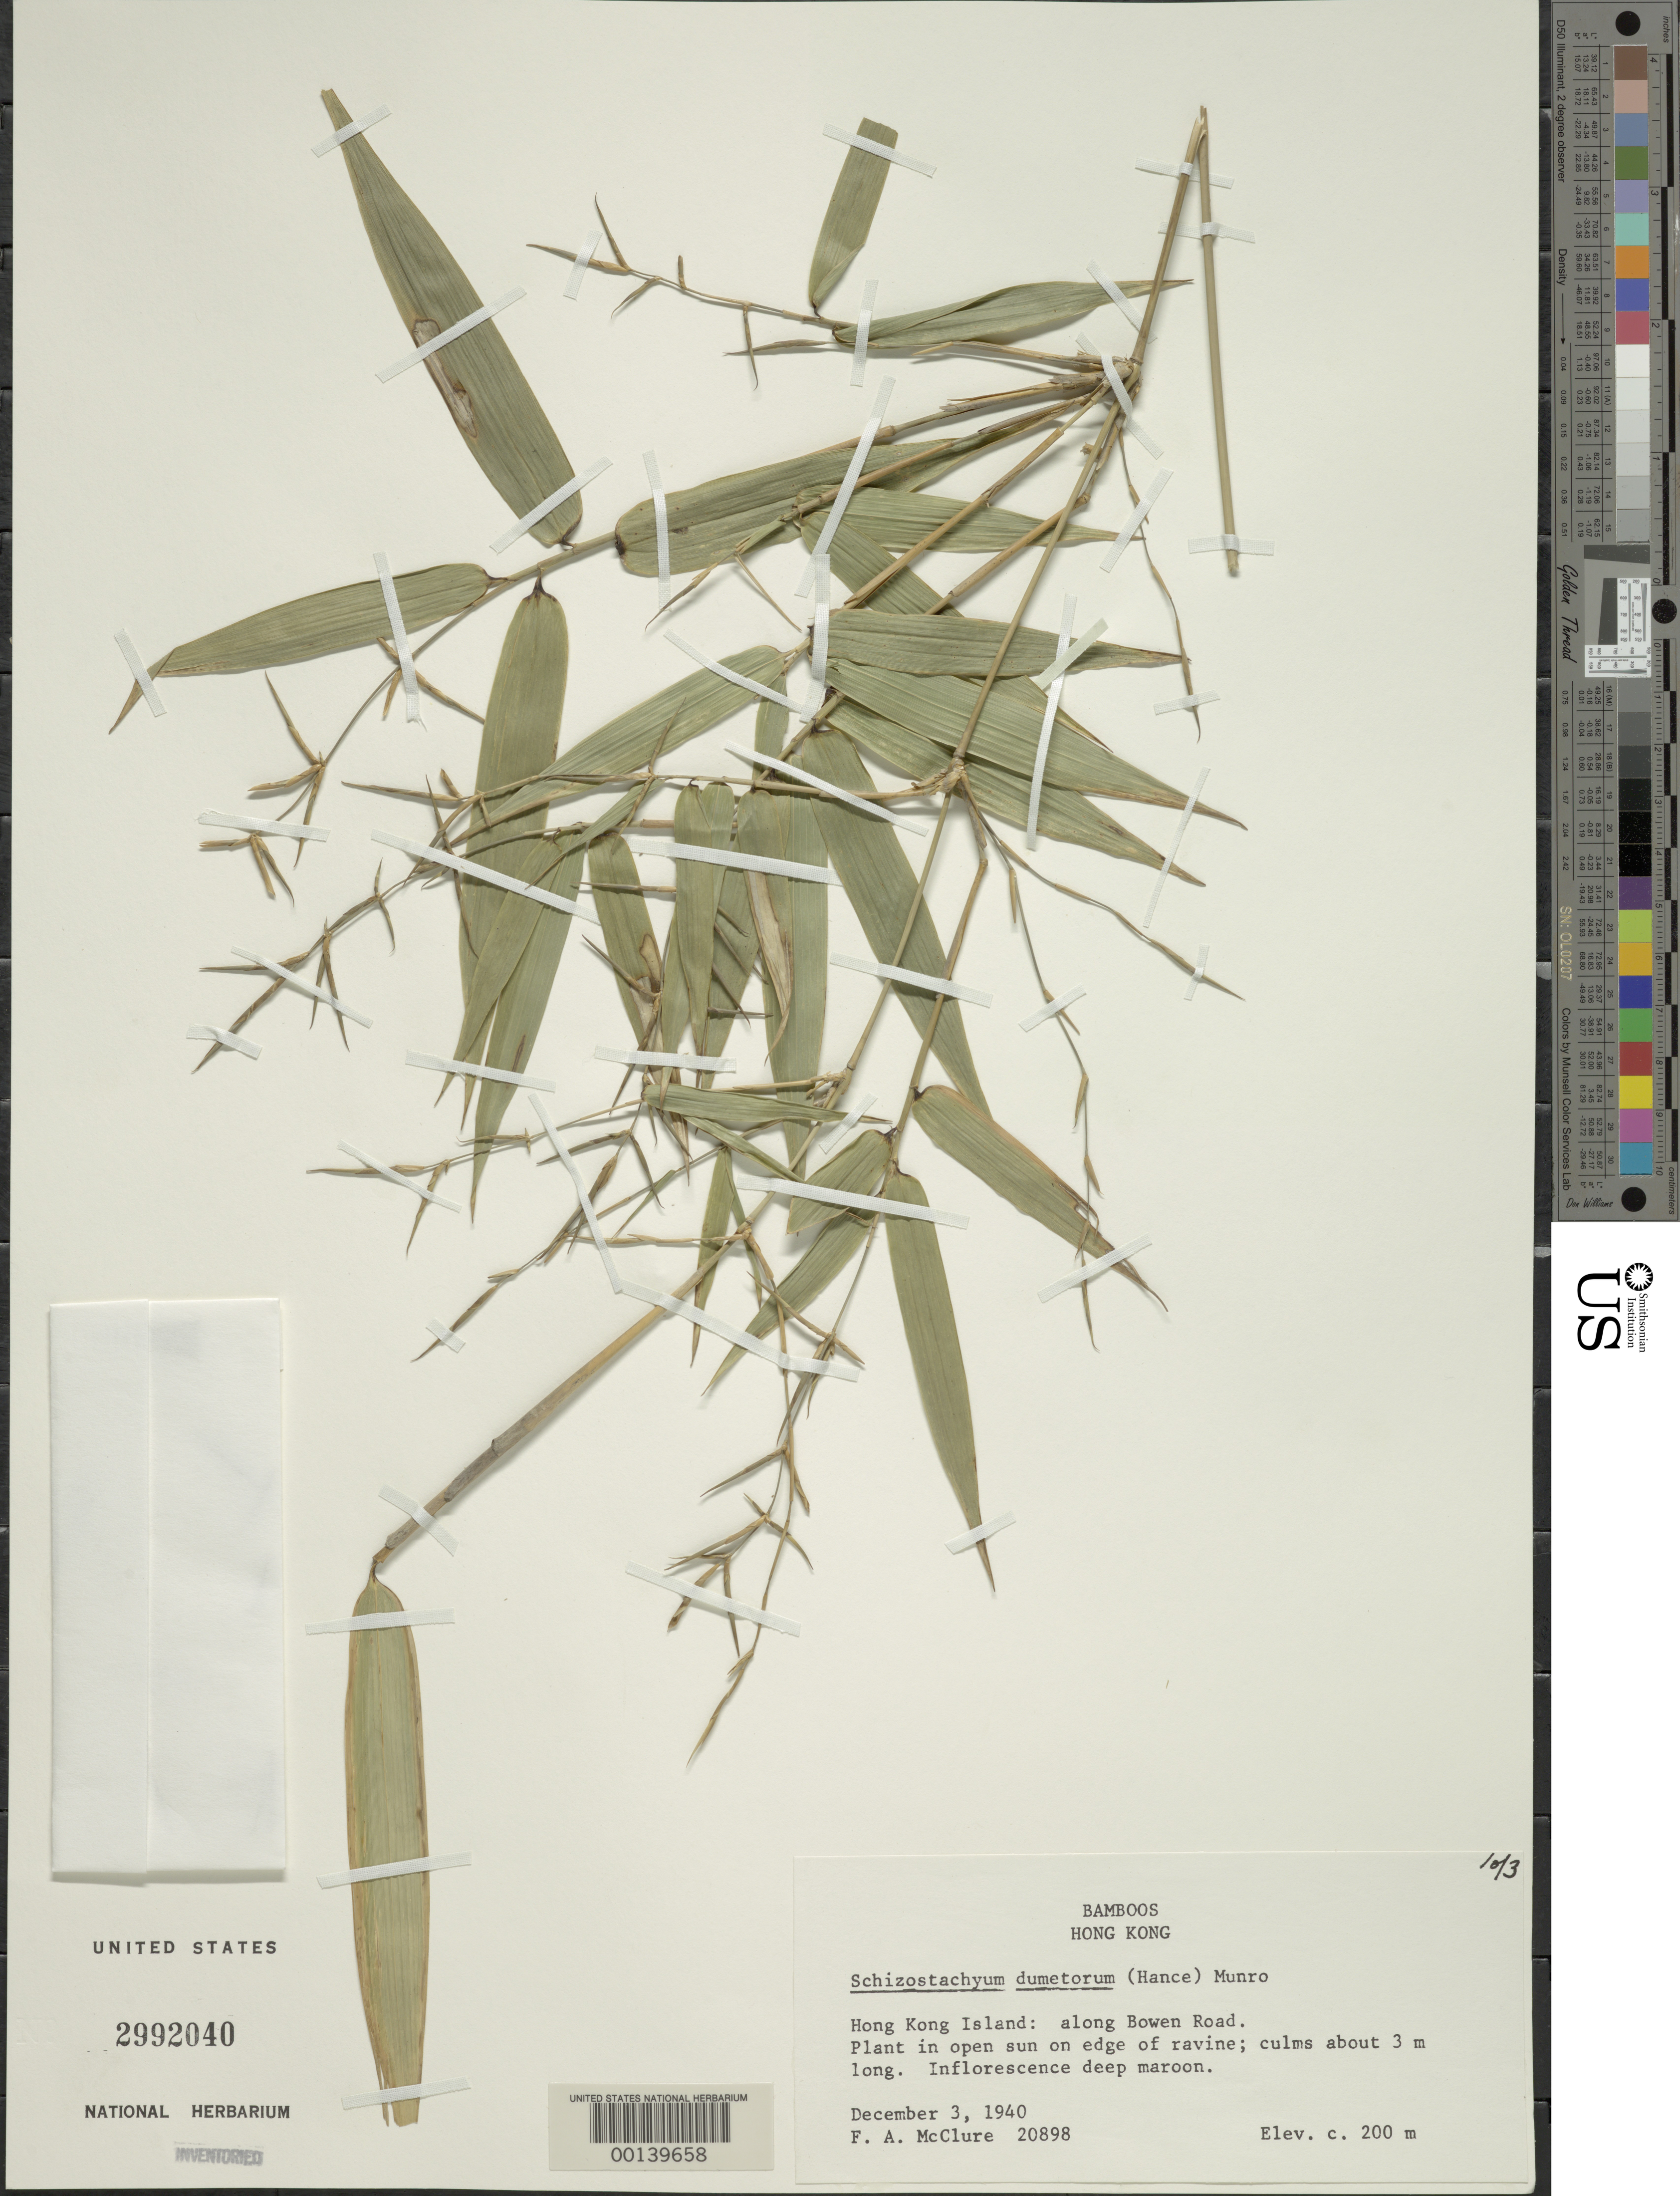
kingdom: Plantae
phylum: Tracheophyta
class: Liliopsida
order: Poales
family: Poaceae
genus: Schizostachyum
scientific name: Schizostachyum dumetorum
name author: (Hance) Munro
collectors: F. A. McClure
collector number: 20898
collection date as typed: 03 Dec 1940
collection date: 1940-12-03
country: China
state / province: Hong Kong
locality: Hong kong isl., bowen rd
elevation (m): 200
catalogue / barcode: US 2992040